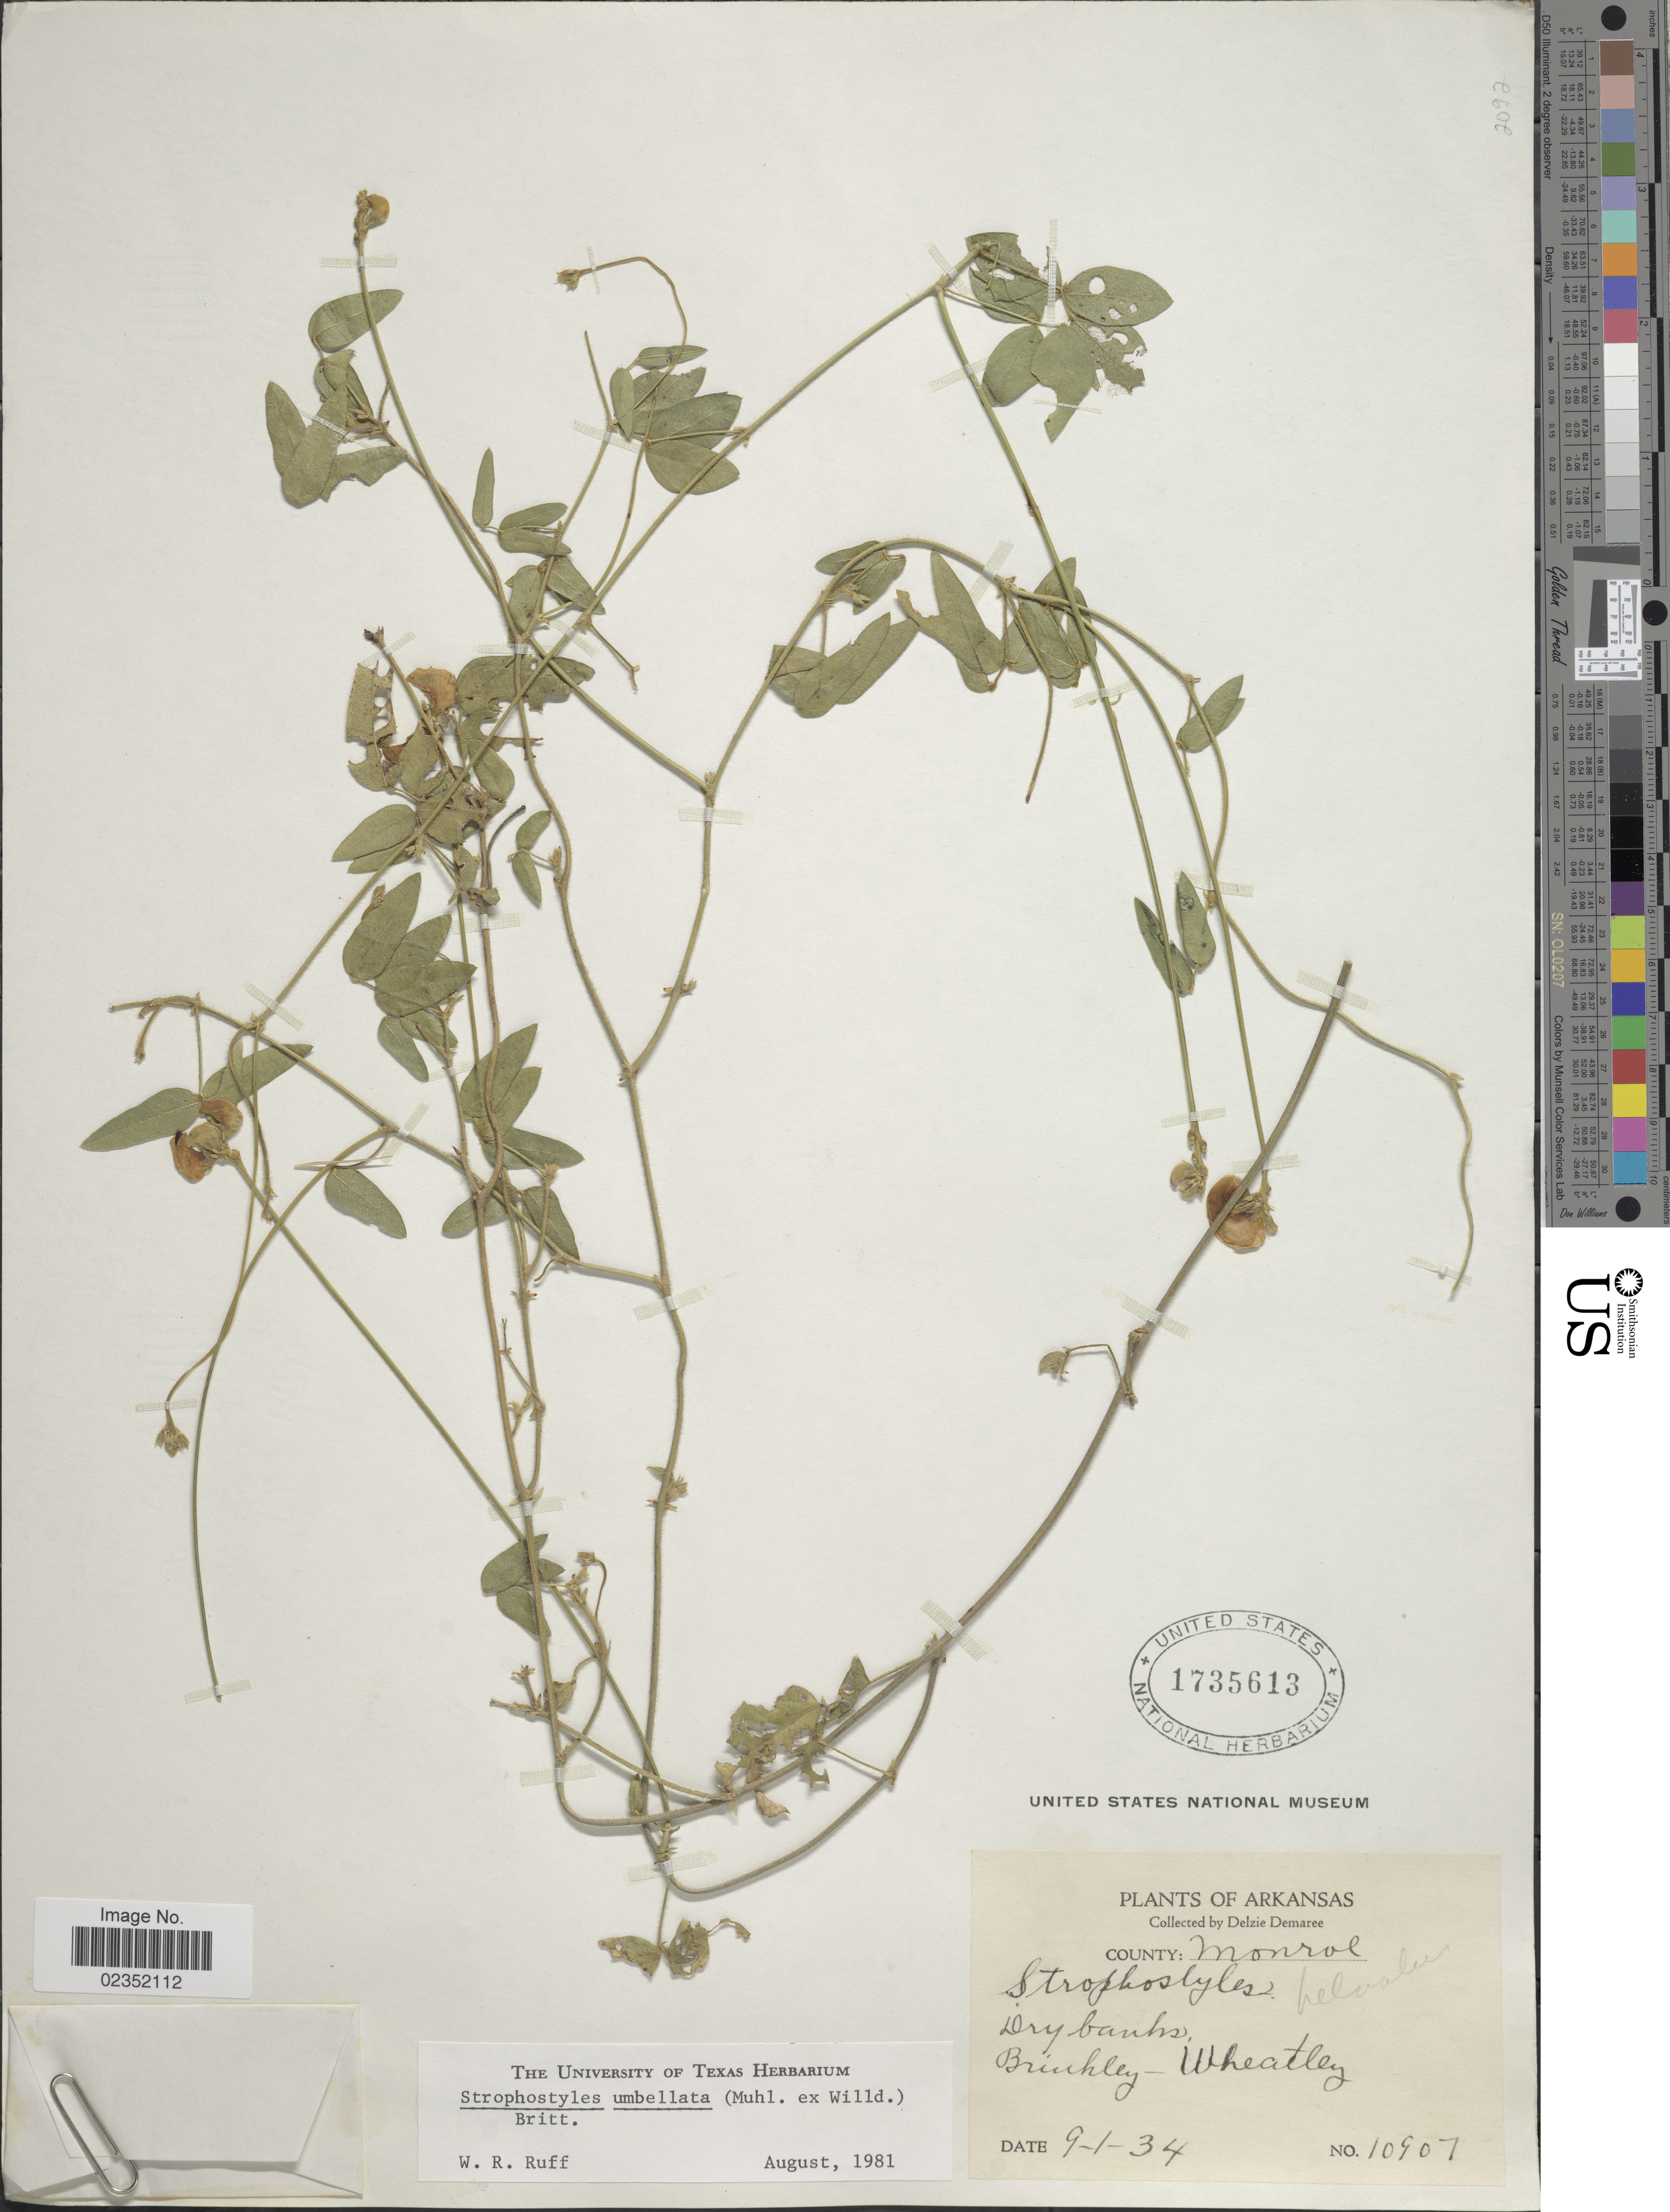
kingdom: Plantae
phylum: Tracheophyta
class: Magnoliopsida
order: Fabales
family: Fabaceae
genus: Strophostyles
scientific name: Strophostyles umbellata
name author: (Muhl. ex Willd.) Britton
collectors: D. Demaree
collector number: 10907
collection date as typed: Transcribed d/m/y: 1/9/34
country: United States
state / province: Arkansas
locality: County: Monroe, dry banks, Brinkley Wheatley.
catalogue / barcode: US 1735613